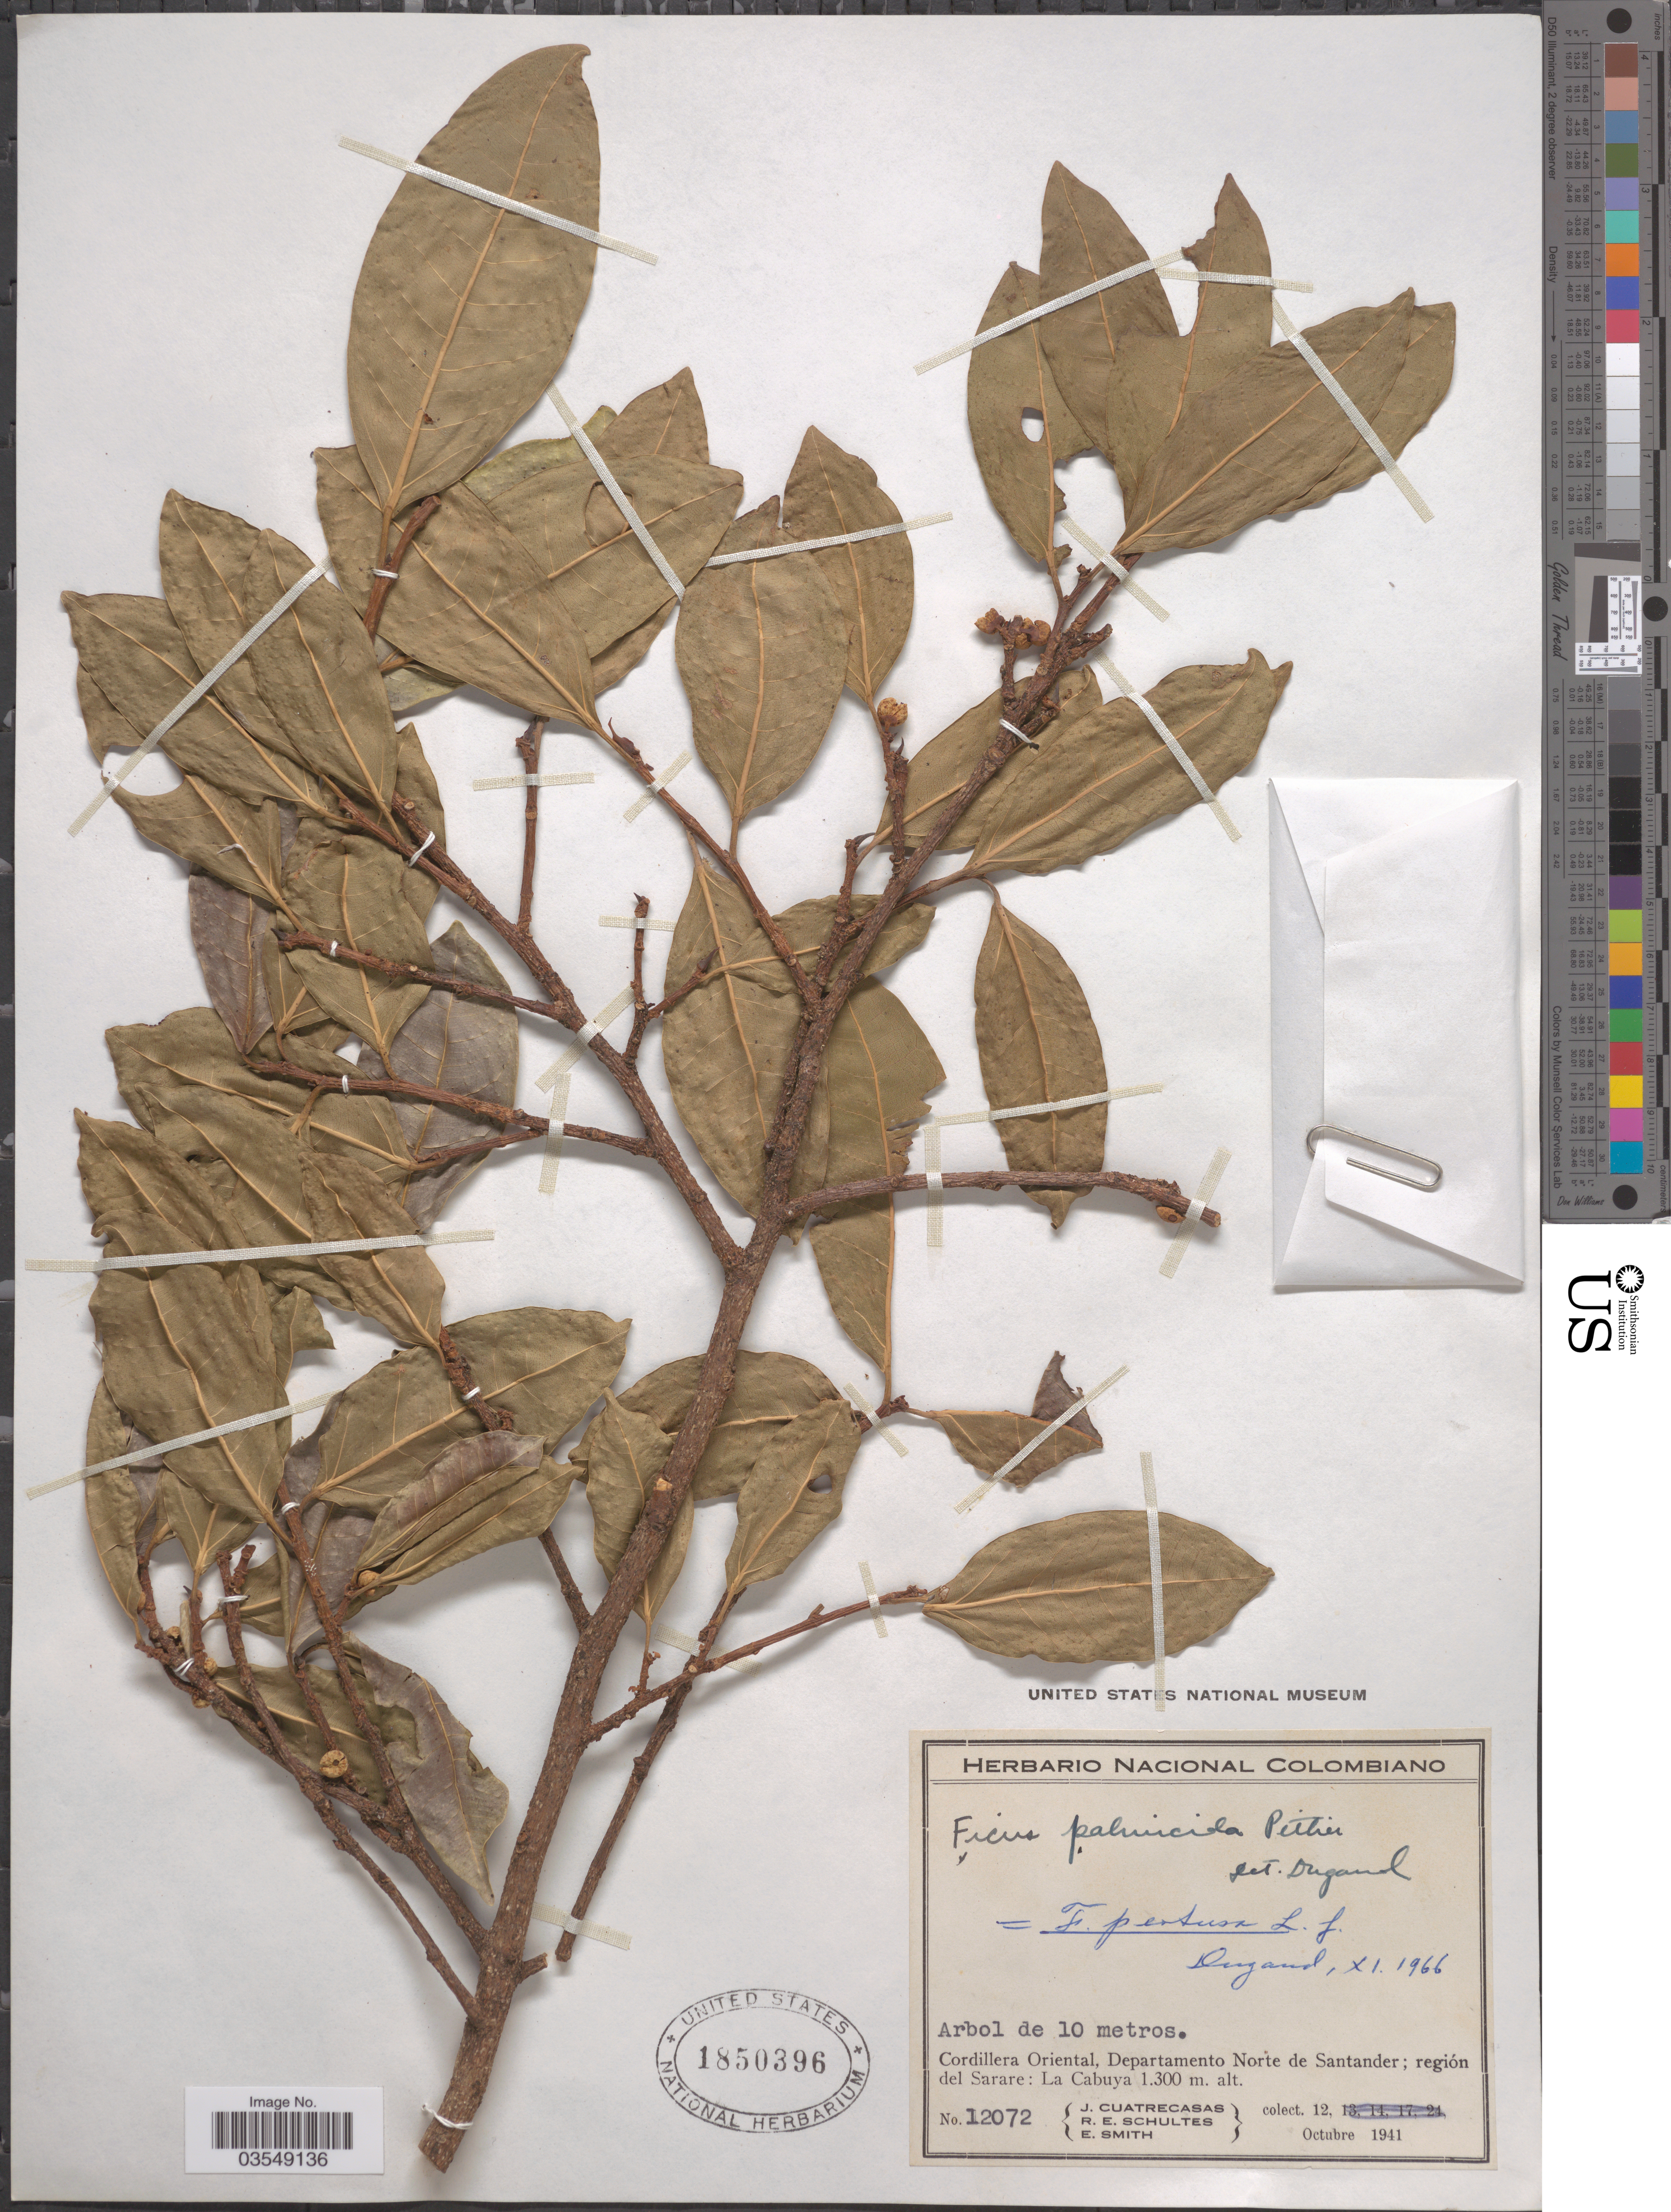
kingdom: Plantae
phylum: Tracheophyta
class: Magnoliopsida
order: Rosales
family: Moraceae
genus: Ficus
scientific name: Ficus pertusa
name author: L. f.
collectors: J. Cuatrecasas, R. E. Schultes & E. Smith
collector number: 12072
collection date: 1941-10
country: Colombia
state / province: Norte de Santander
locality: Cordillera Oriental, Departamento Norte de Santander; región del Sarare: La Cabuya.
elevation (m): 1300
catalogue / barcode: US 1850396